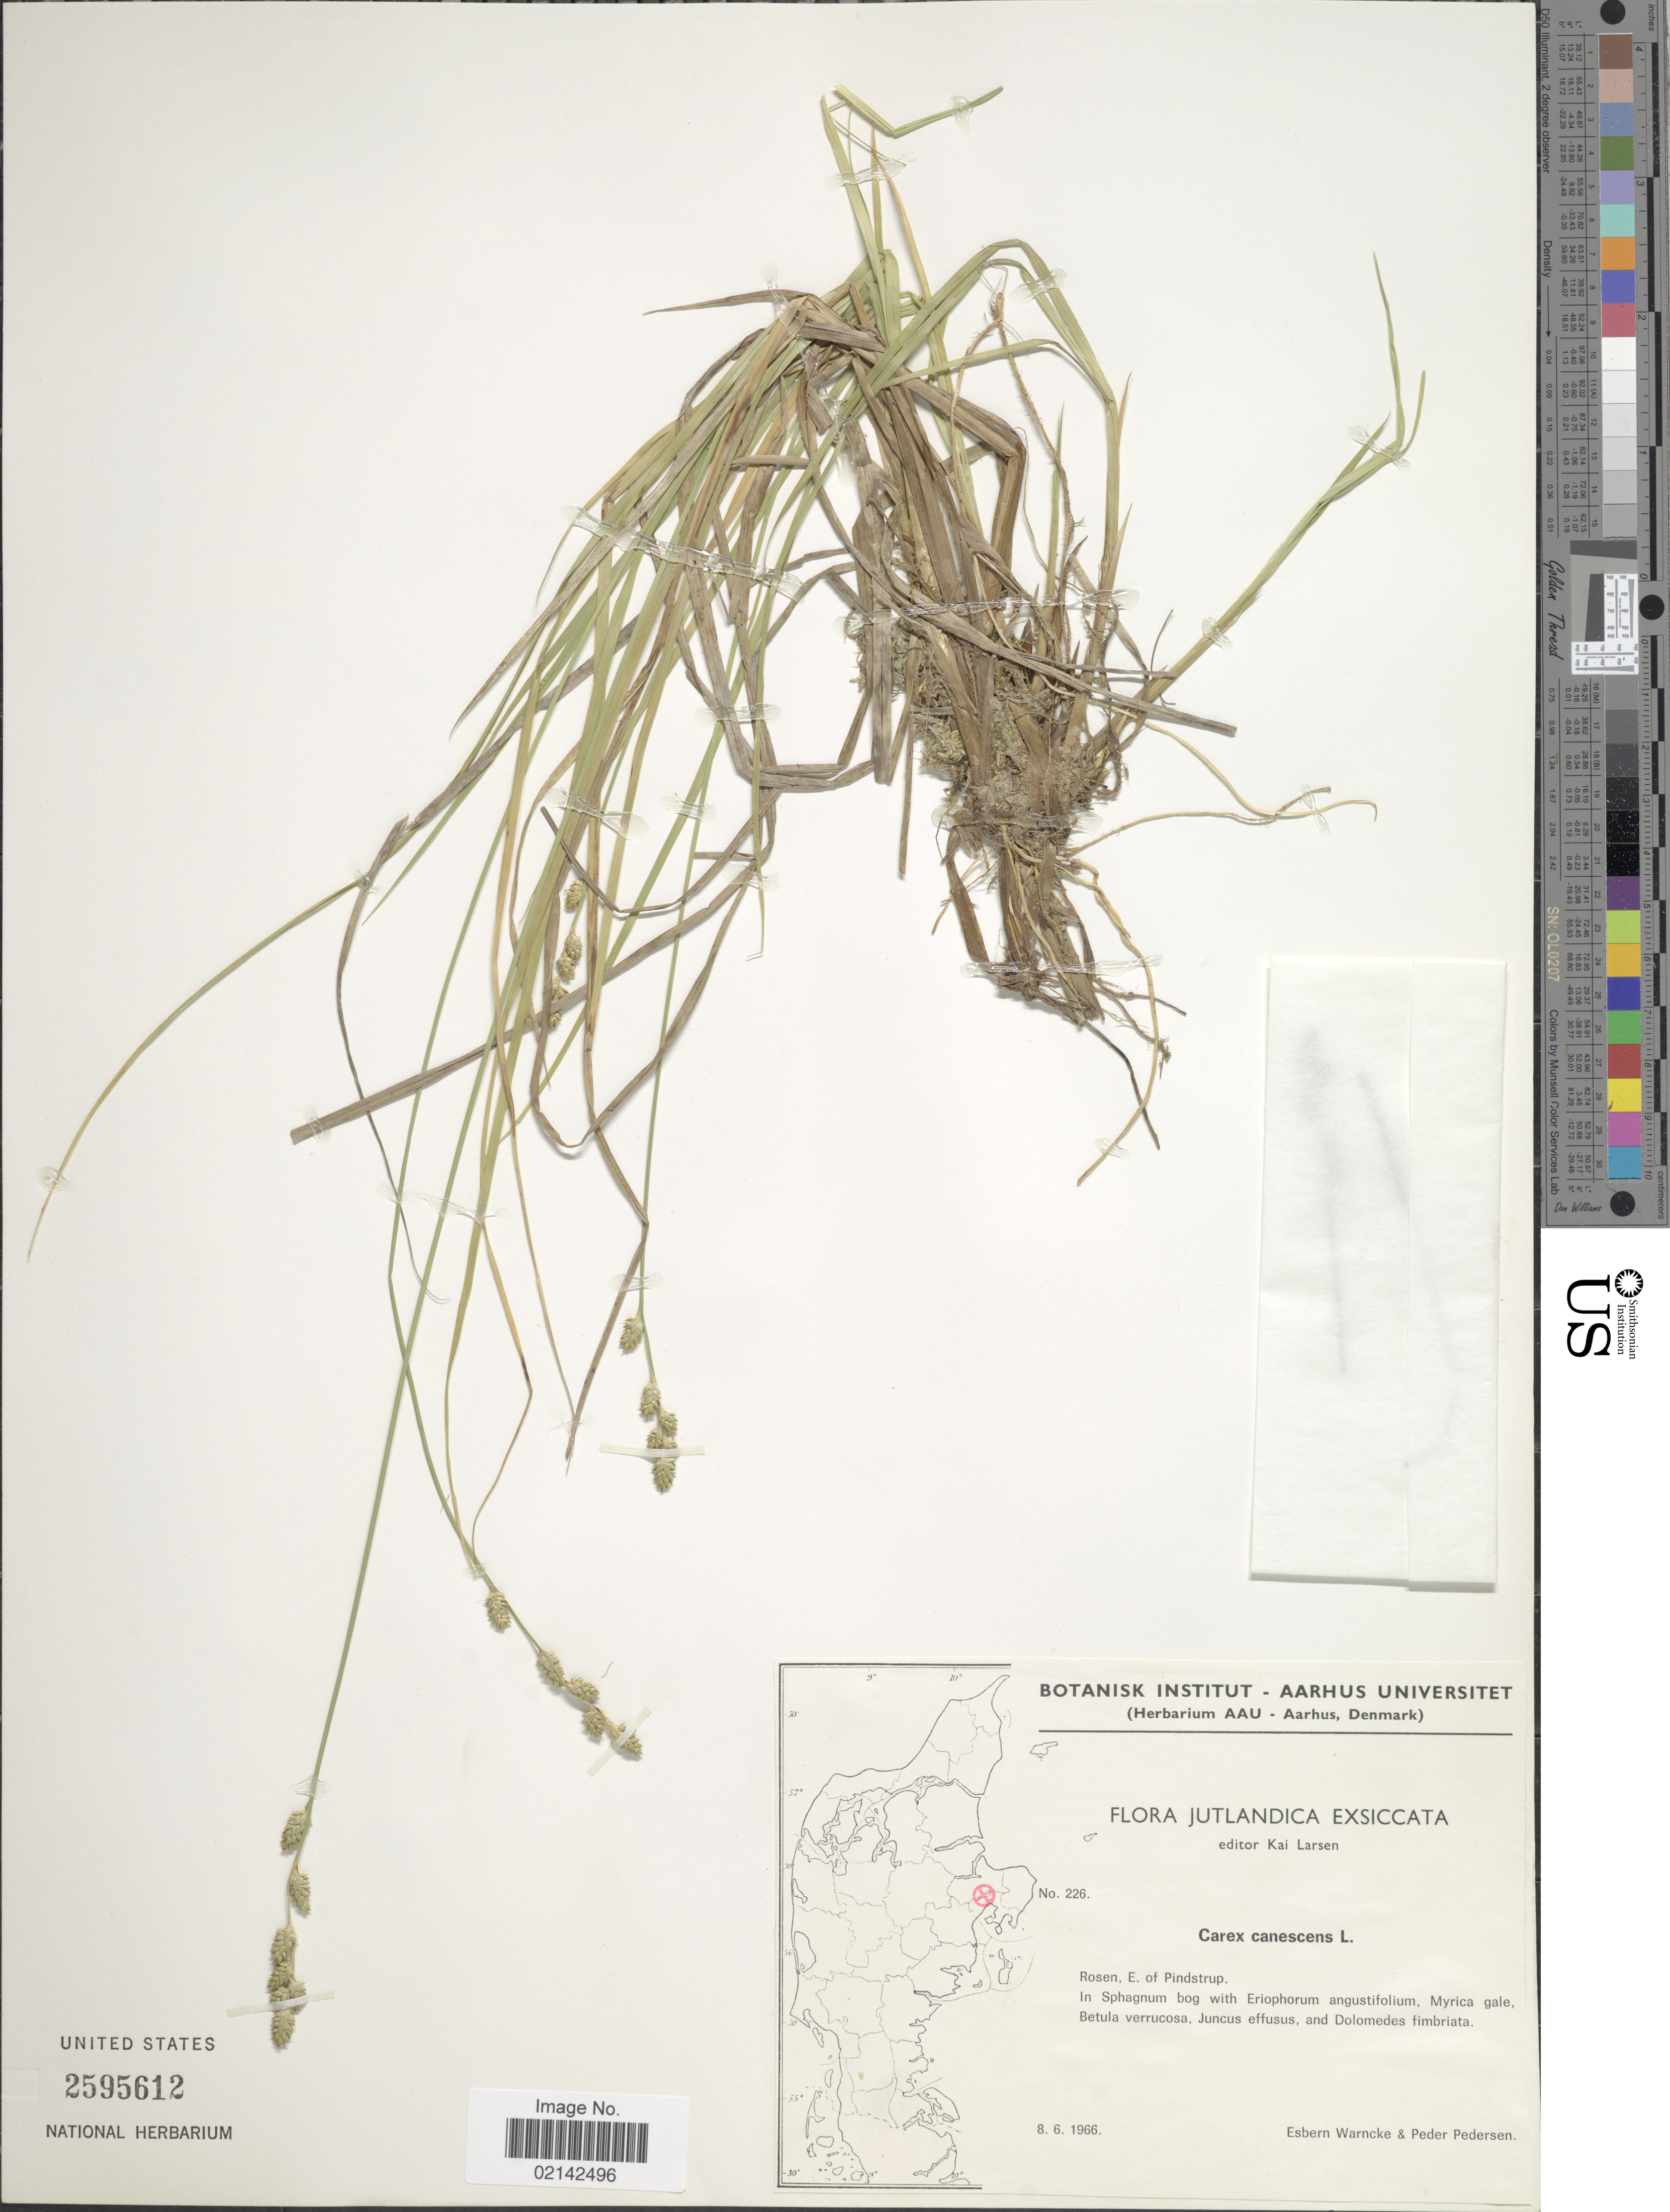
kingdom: Plantae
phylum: Tracheophyta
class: Liliopsida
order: Poales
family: Cyperaceae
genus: Carex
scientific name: Carex canescens var. canescens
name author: L.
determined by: Strong, Mark T., (BOT), Smithsonian Institution - National Museum of Natural History (UNITED STATES)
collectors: E. Warncke & P. Pedersen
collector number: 226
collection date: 1966-06-08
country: Denmark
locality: Jutlandica, Rosen, E. of Pindstrup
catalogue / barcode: US 2595612